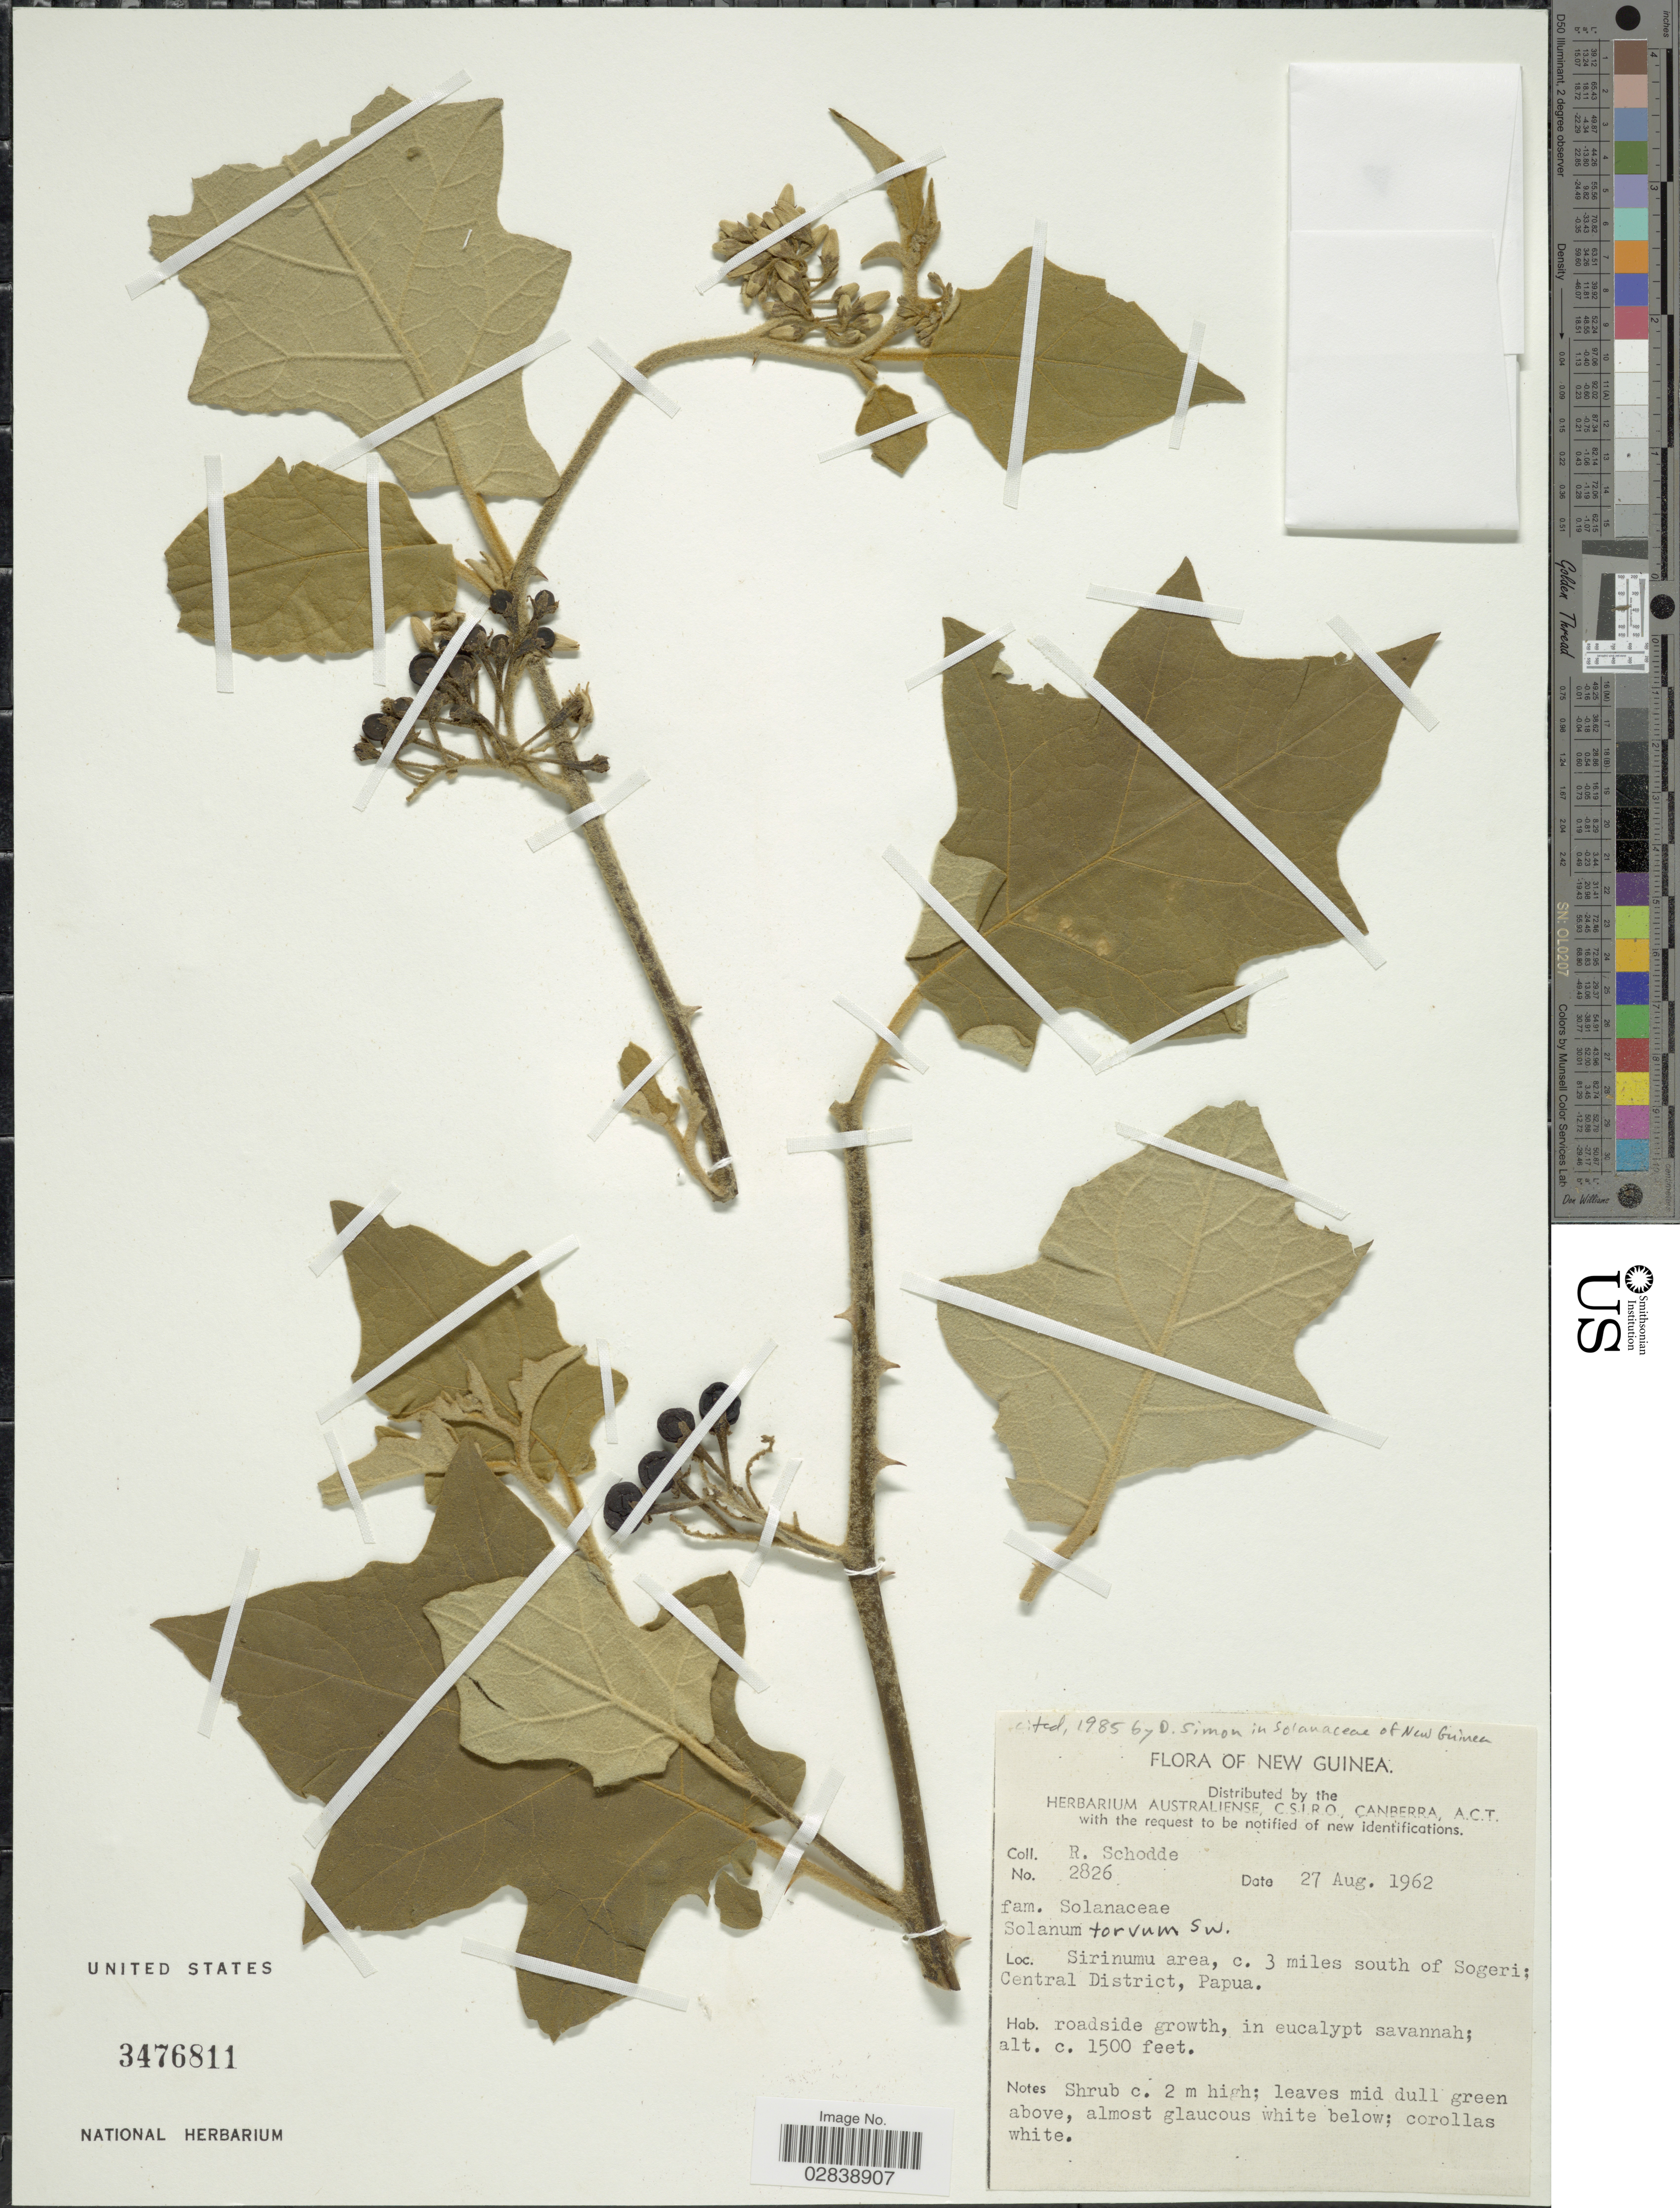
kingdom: Plantae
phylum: Tracheophyta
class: Magnoliopsida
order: Solanales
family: Solanaceae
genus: Solanum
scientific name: Solanum torvum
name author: Sw.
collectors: R. Schodde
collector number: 2826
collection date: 1962-08-27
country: Papua New Guinea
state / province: Central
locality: New Guinea. Sirinumu area, c. 3 miles south of Sogeri; Central District, Papua.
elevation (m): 457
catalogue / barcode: US 3476811